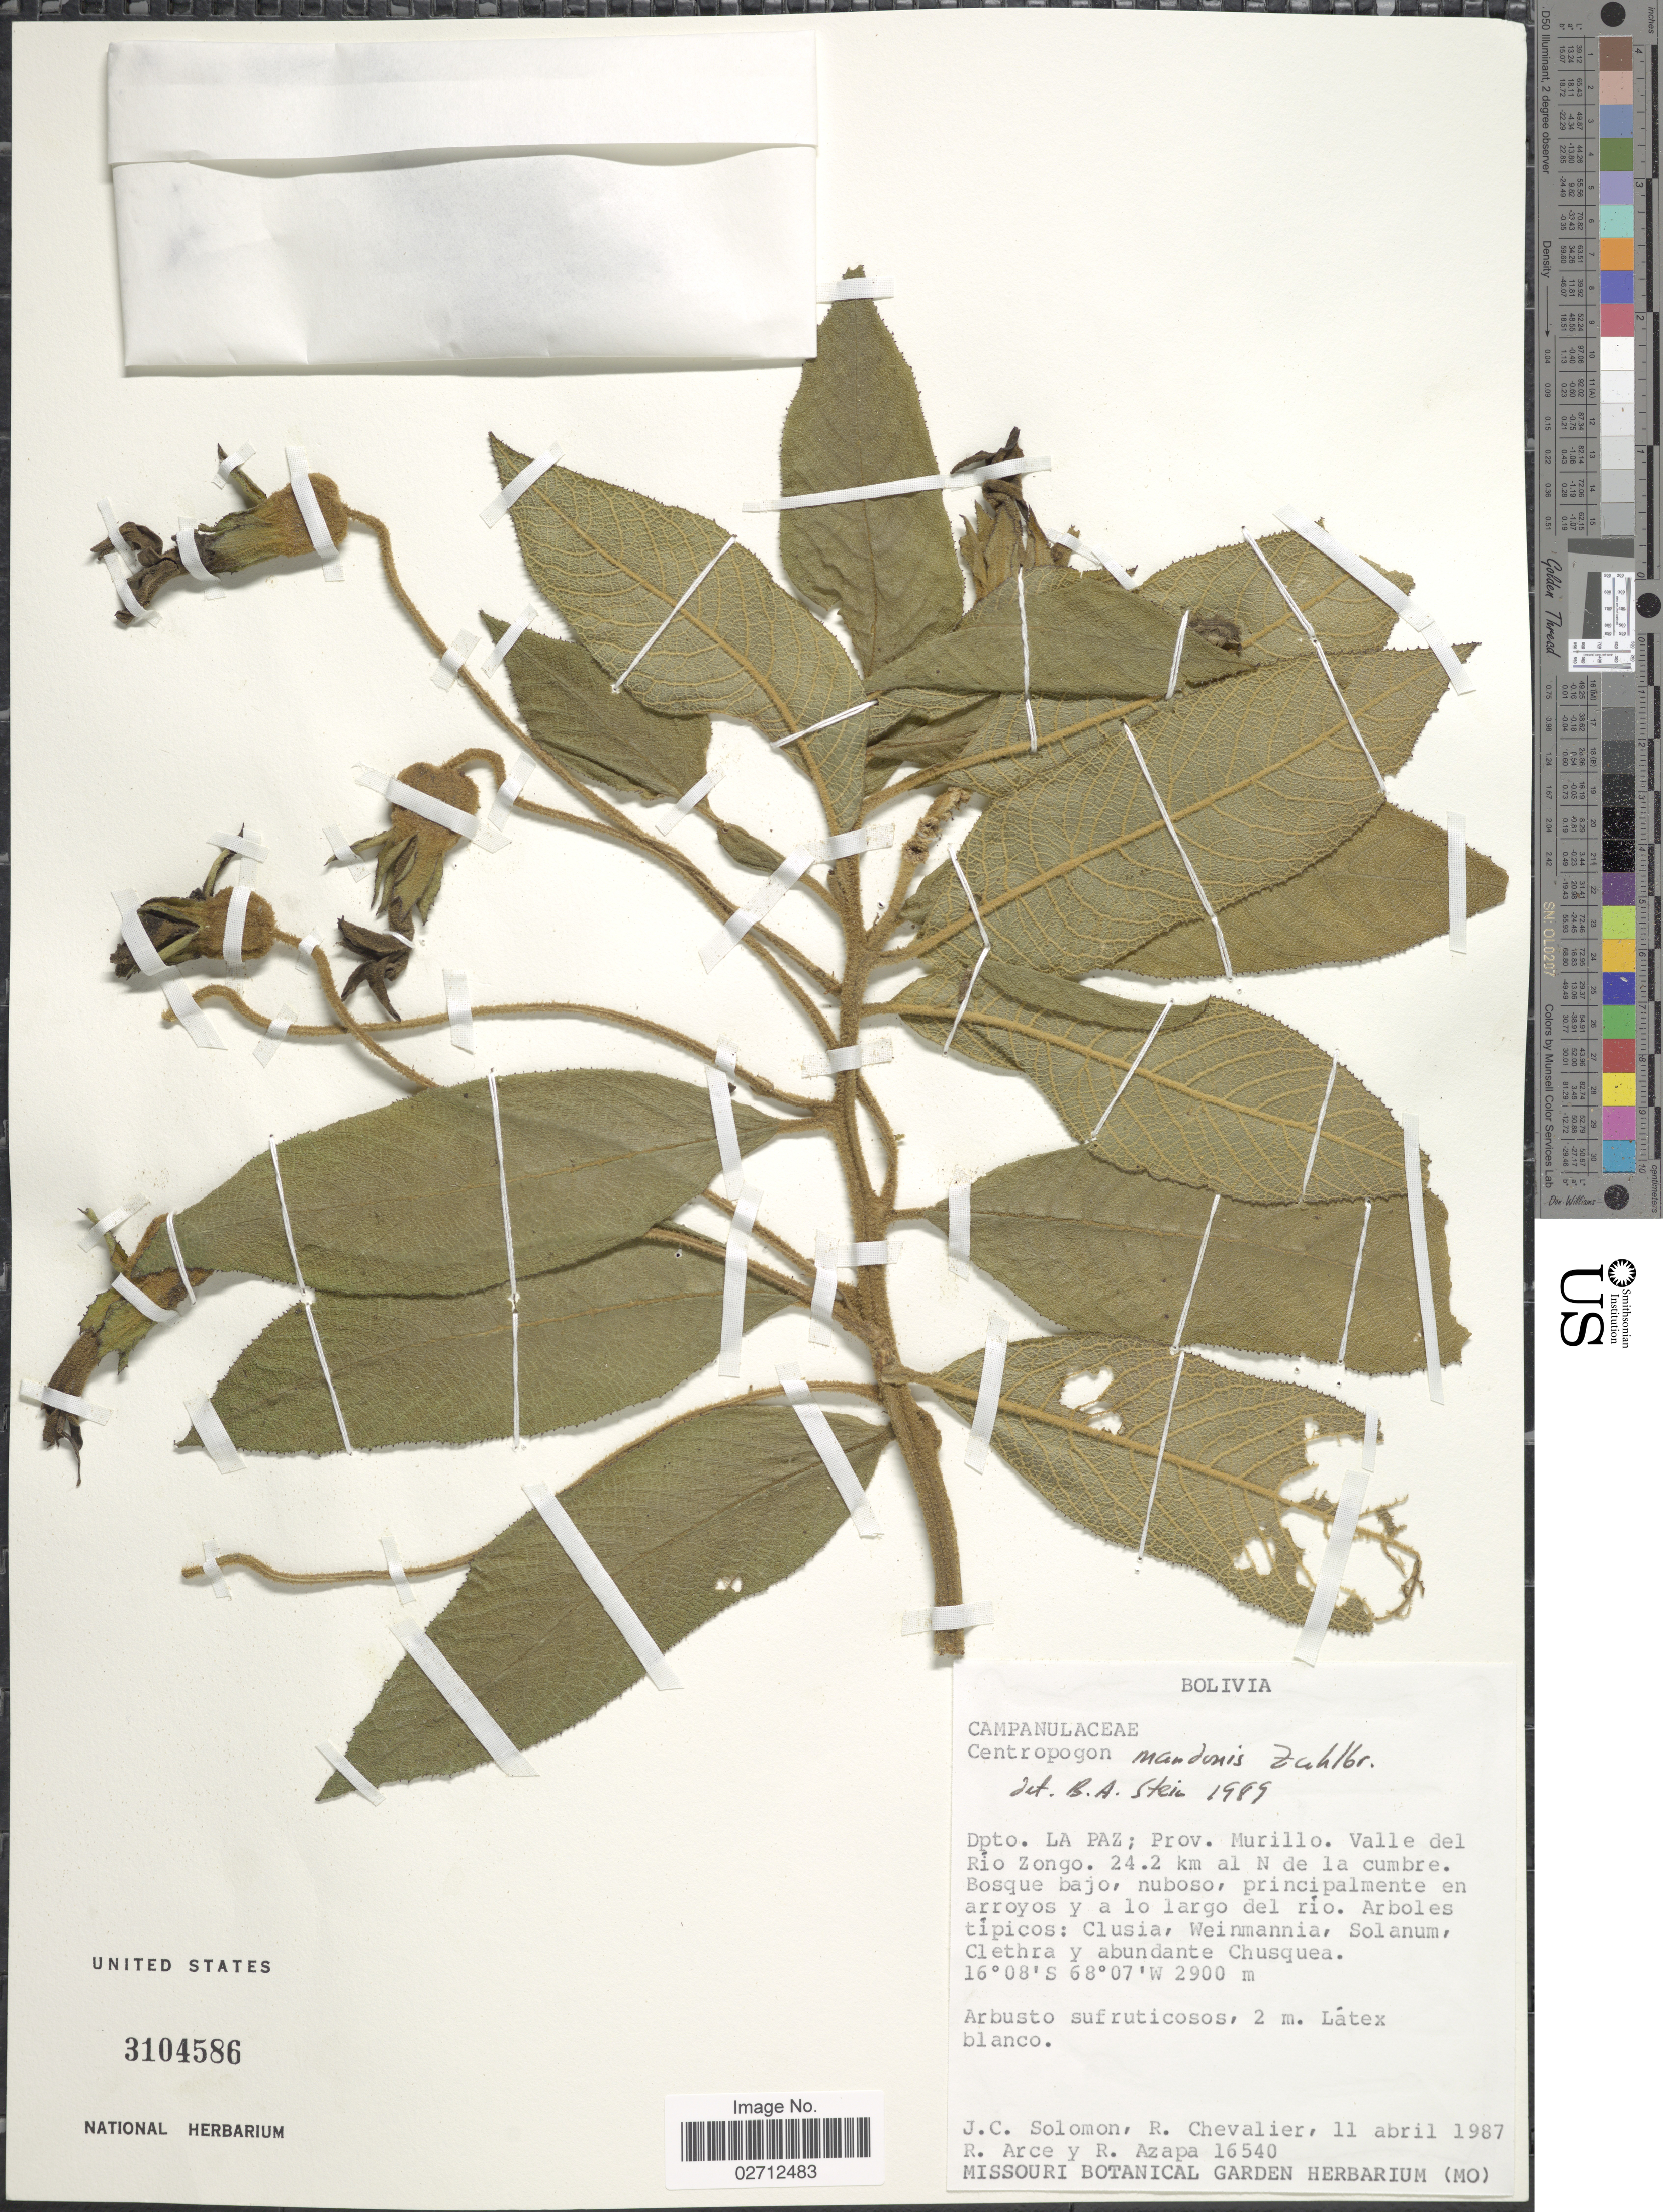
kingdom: Plantae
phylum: Tracheophyta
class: Magnoliopsida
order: Asterales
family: Campanulaceae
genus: Centropogon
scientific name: Centropogon mandonis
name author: Zahlbr.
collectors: J. C. Solomon, R. C. Chevalier, R. Arce & R. Azapa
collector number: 16540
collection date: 1987-04-11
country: Bolivia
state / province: La Paz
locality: Dpto La Paz; Prov. Murillo. Valle del Río Zongo. 24.2 km al N de la cumbre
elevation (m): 2900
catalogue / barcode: US 3104586